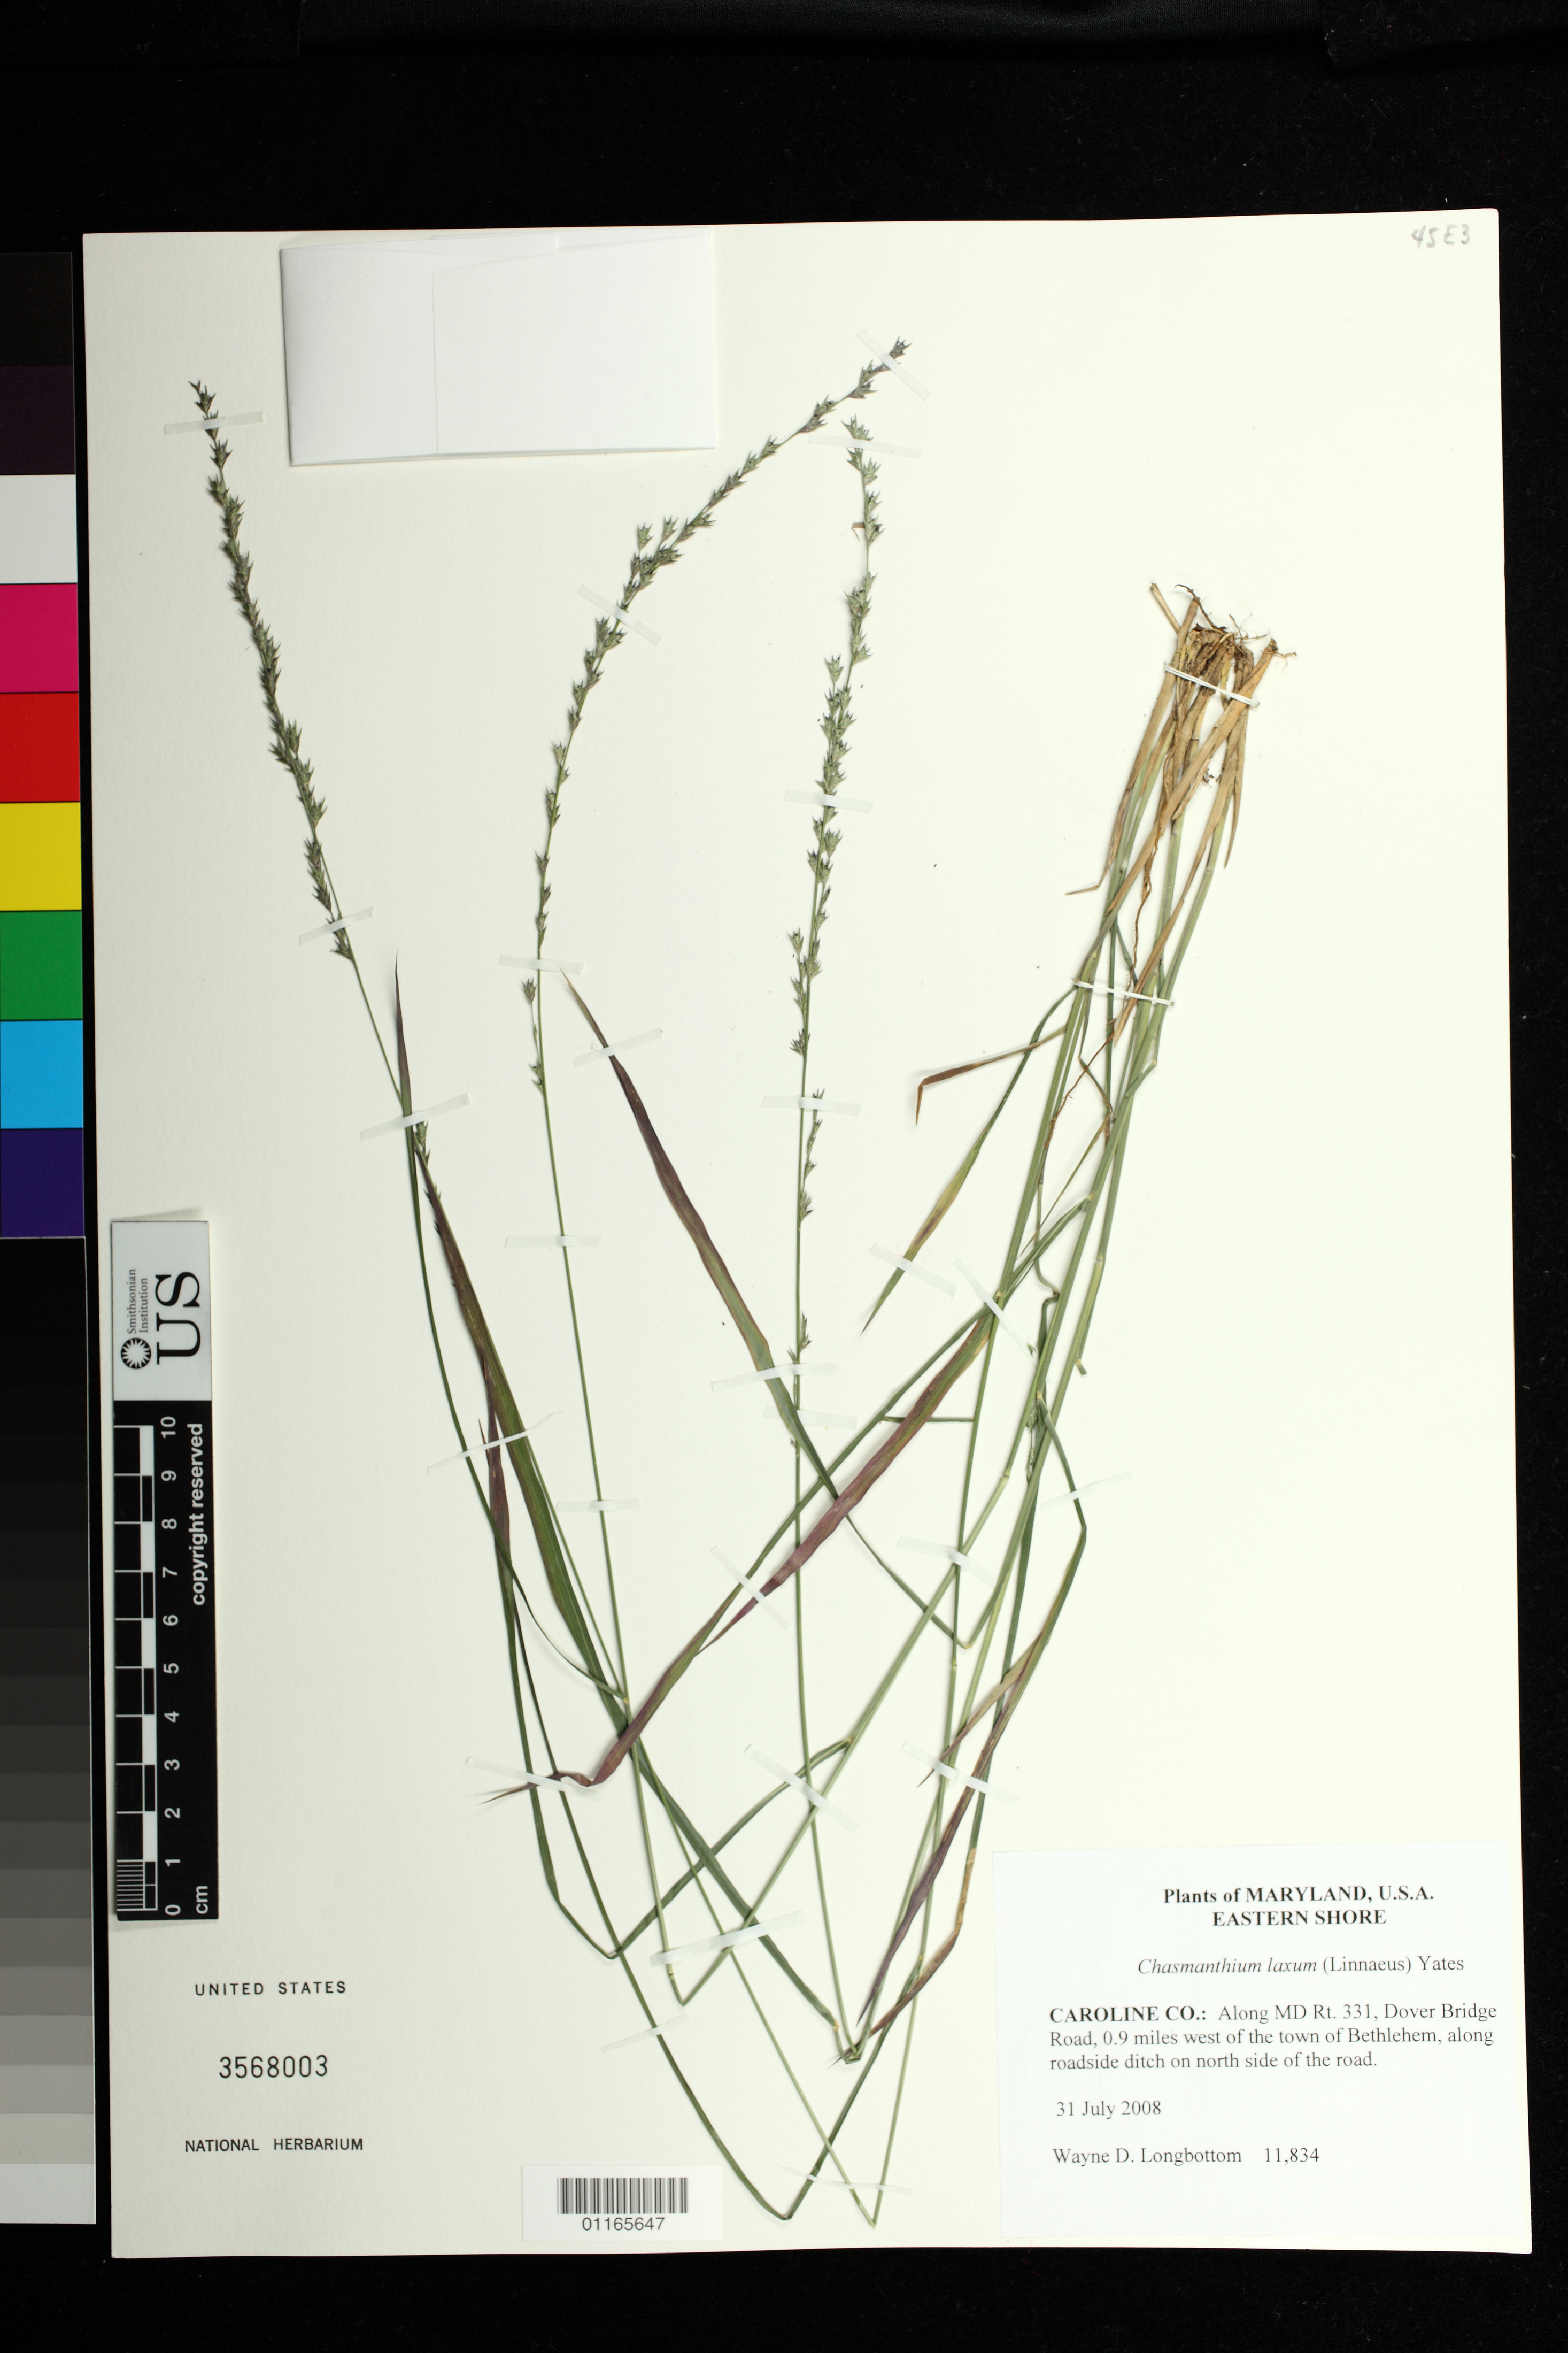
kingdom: Plantae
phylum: Tracheophyta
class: Liliopsida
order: Poales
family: Poaceae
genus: Chasmanthium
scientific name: Chasmanthium laxum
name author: (L.) H.O. Yates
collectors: W. D. Longbottom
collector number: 11834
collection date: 2008-07-31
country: United States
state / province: Maryland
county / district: Caroline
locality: Along MD Rt. 331, Dover Bridge Road, 0.9 miles west of the town of Bethlehem, along roadside ditch on north side of the road.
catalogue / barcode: US 3568003